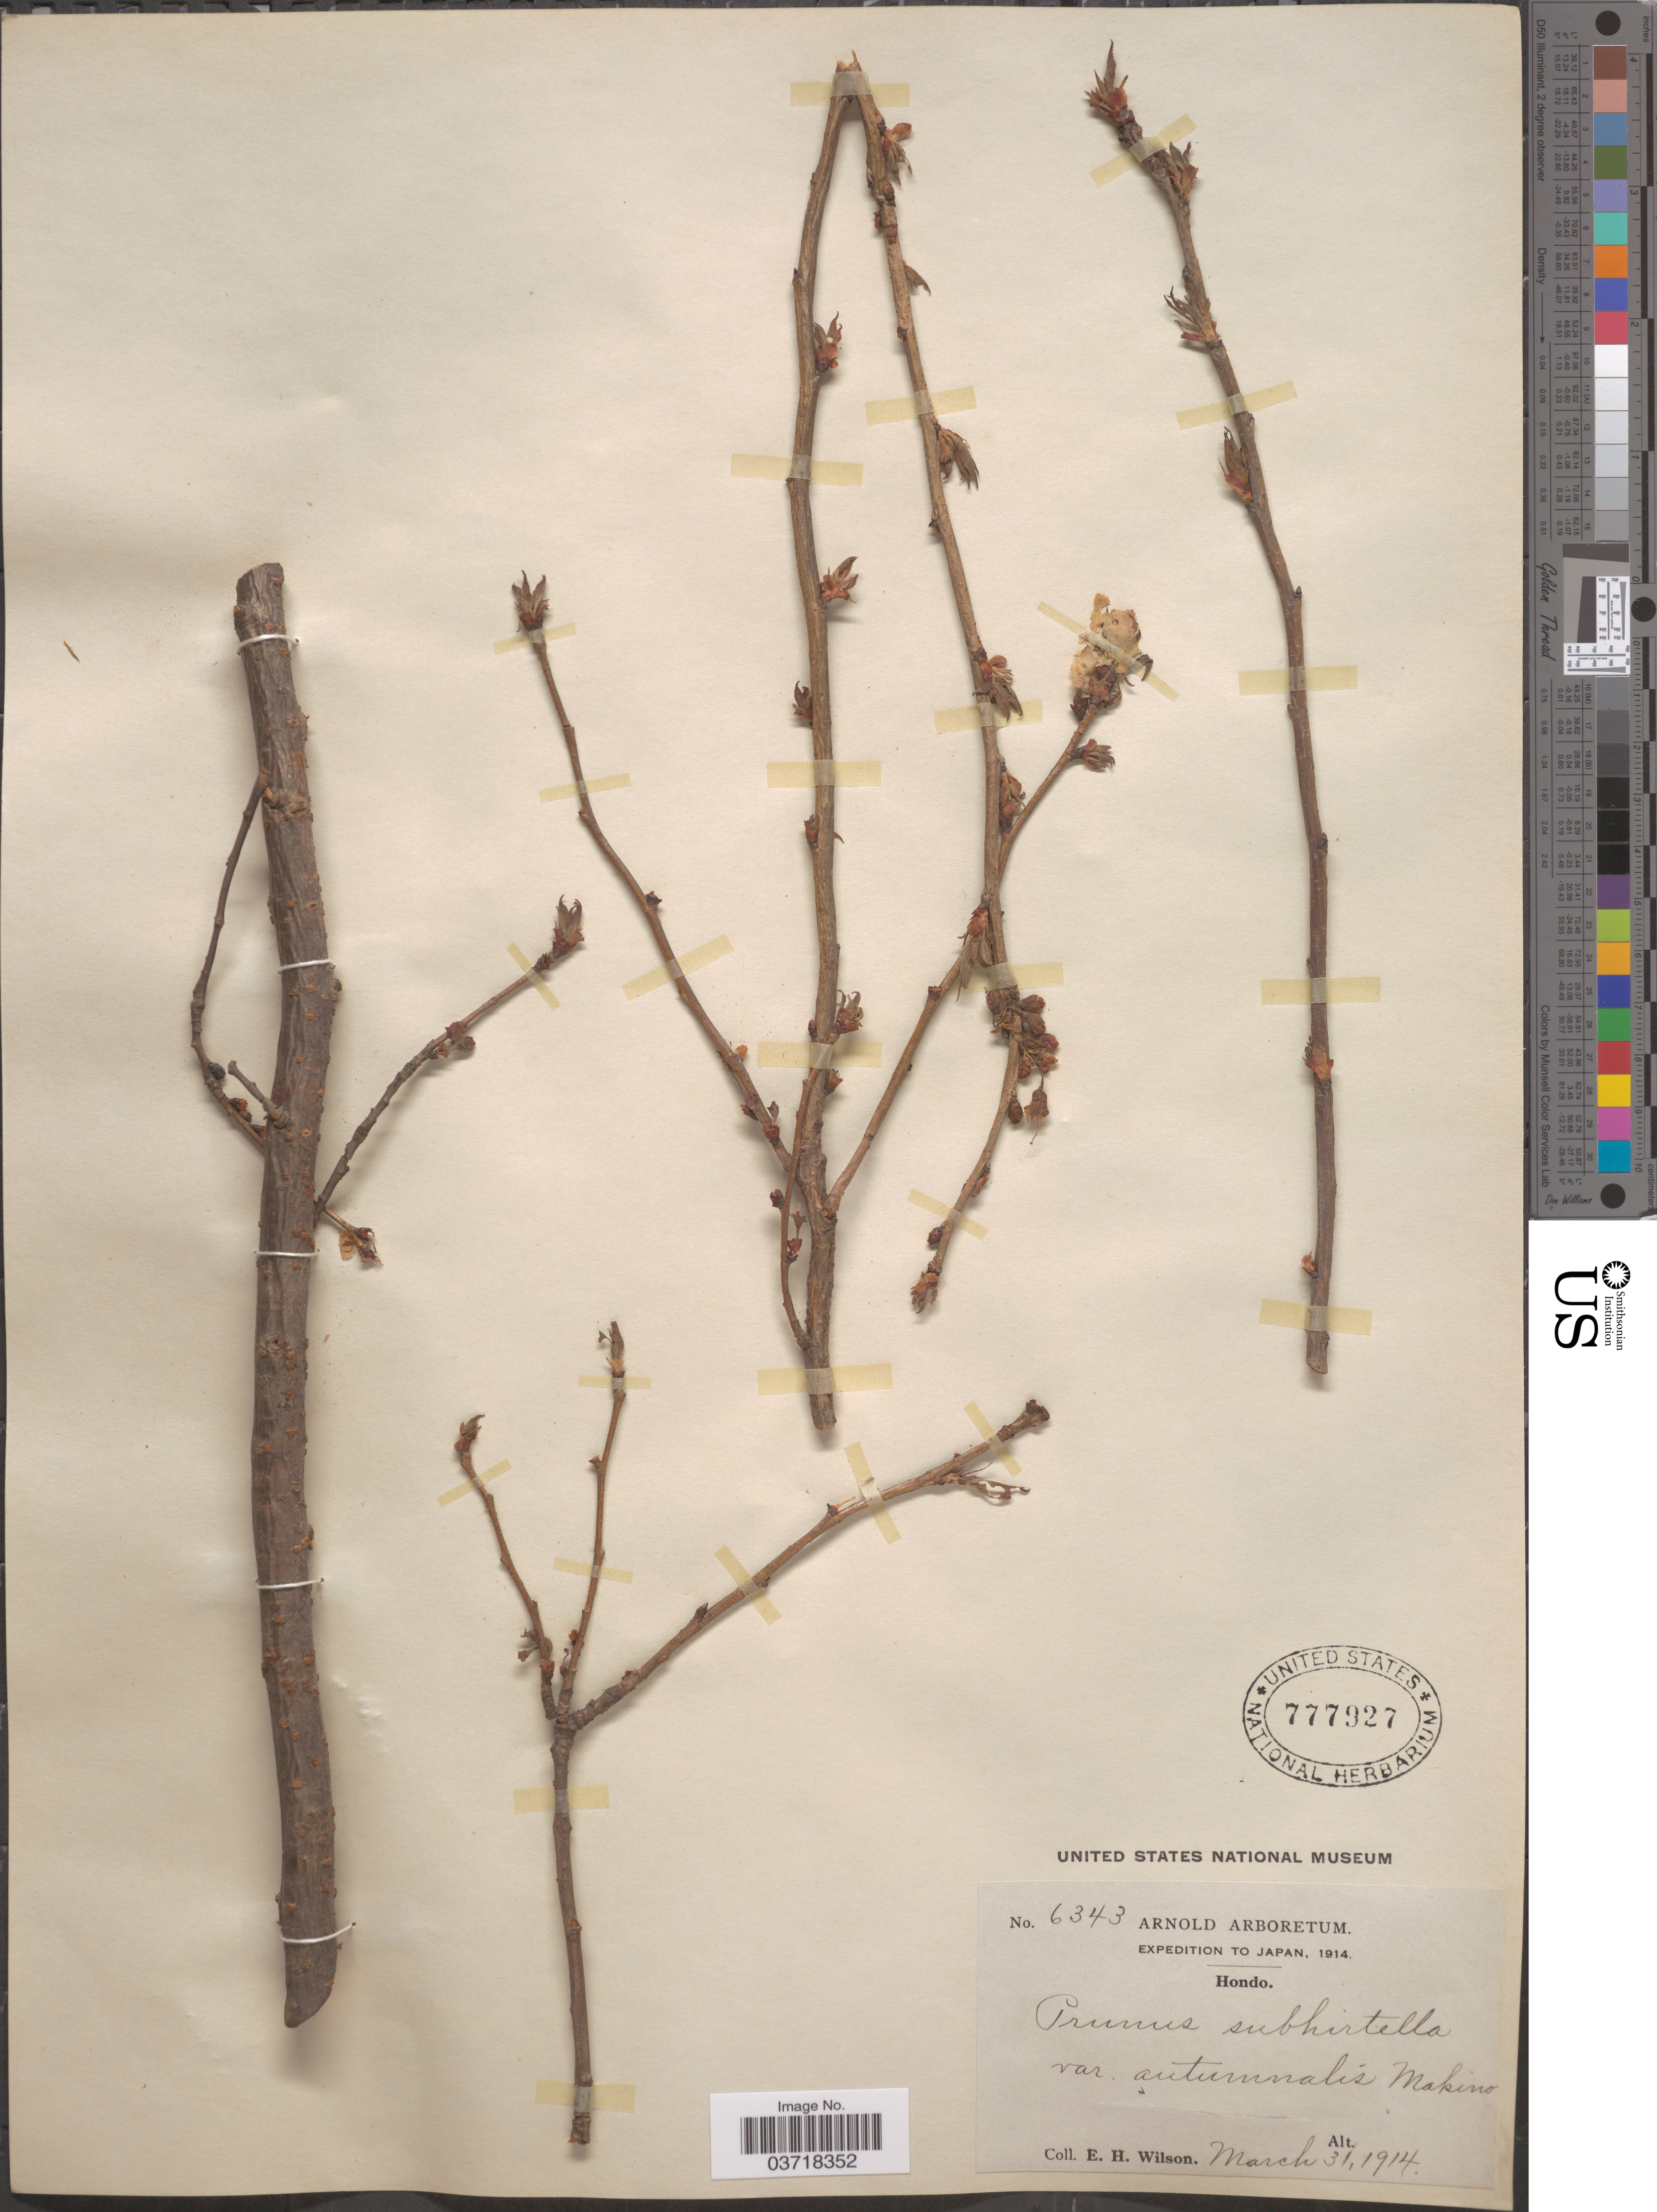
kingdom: Plantae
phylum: Tracheophyta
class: Magnoliopsida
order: Rosales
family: Rosaceae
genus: Prunus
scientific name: Prunus subhirtella var. autumnalis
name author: Makino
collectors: E. Wilson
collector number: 6343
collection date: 1914-03-31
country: Japan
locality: Hondo.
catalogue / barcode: US 777927